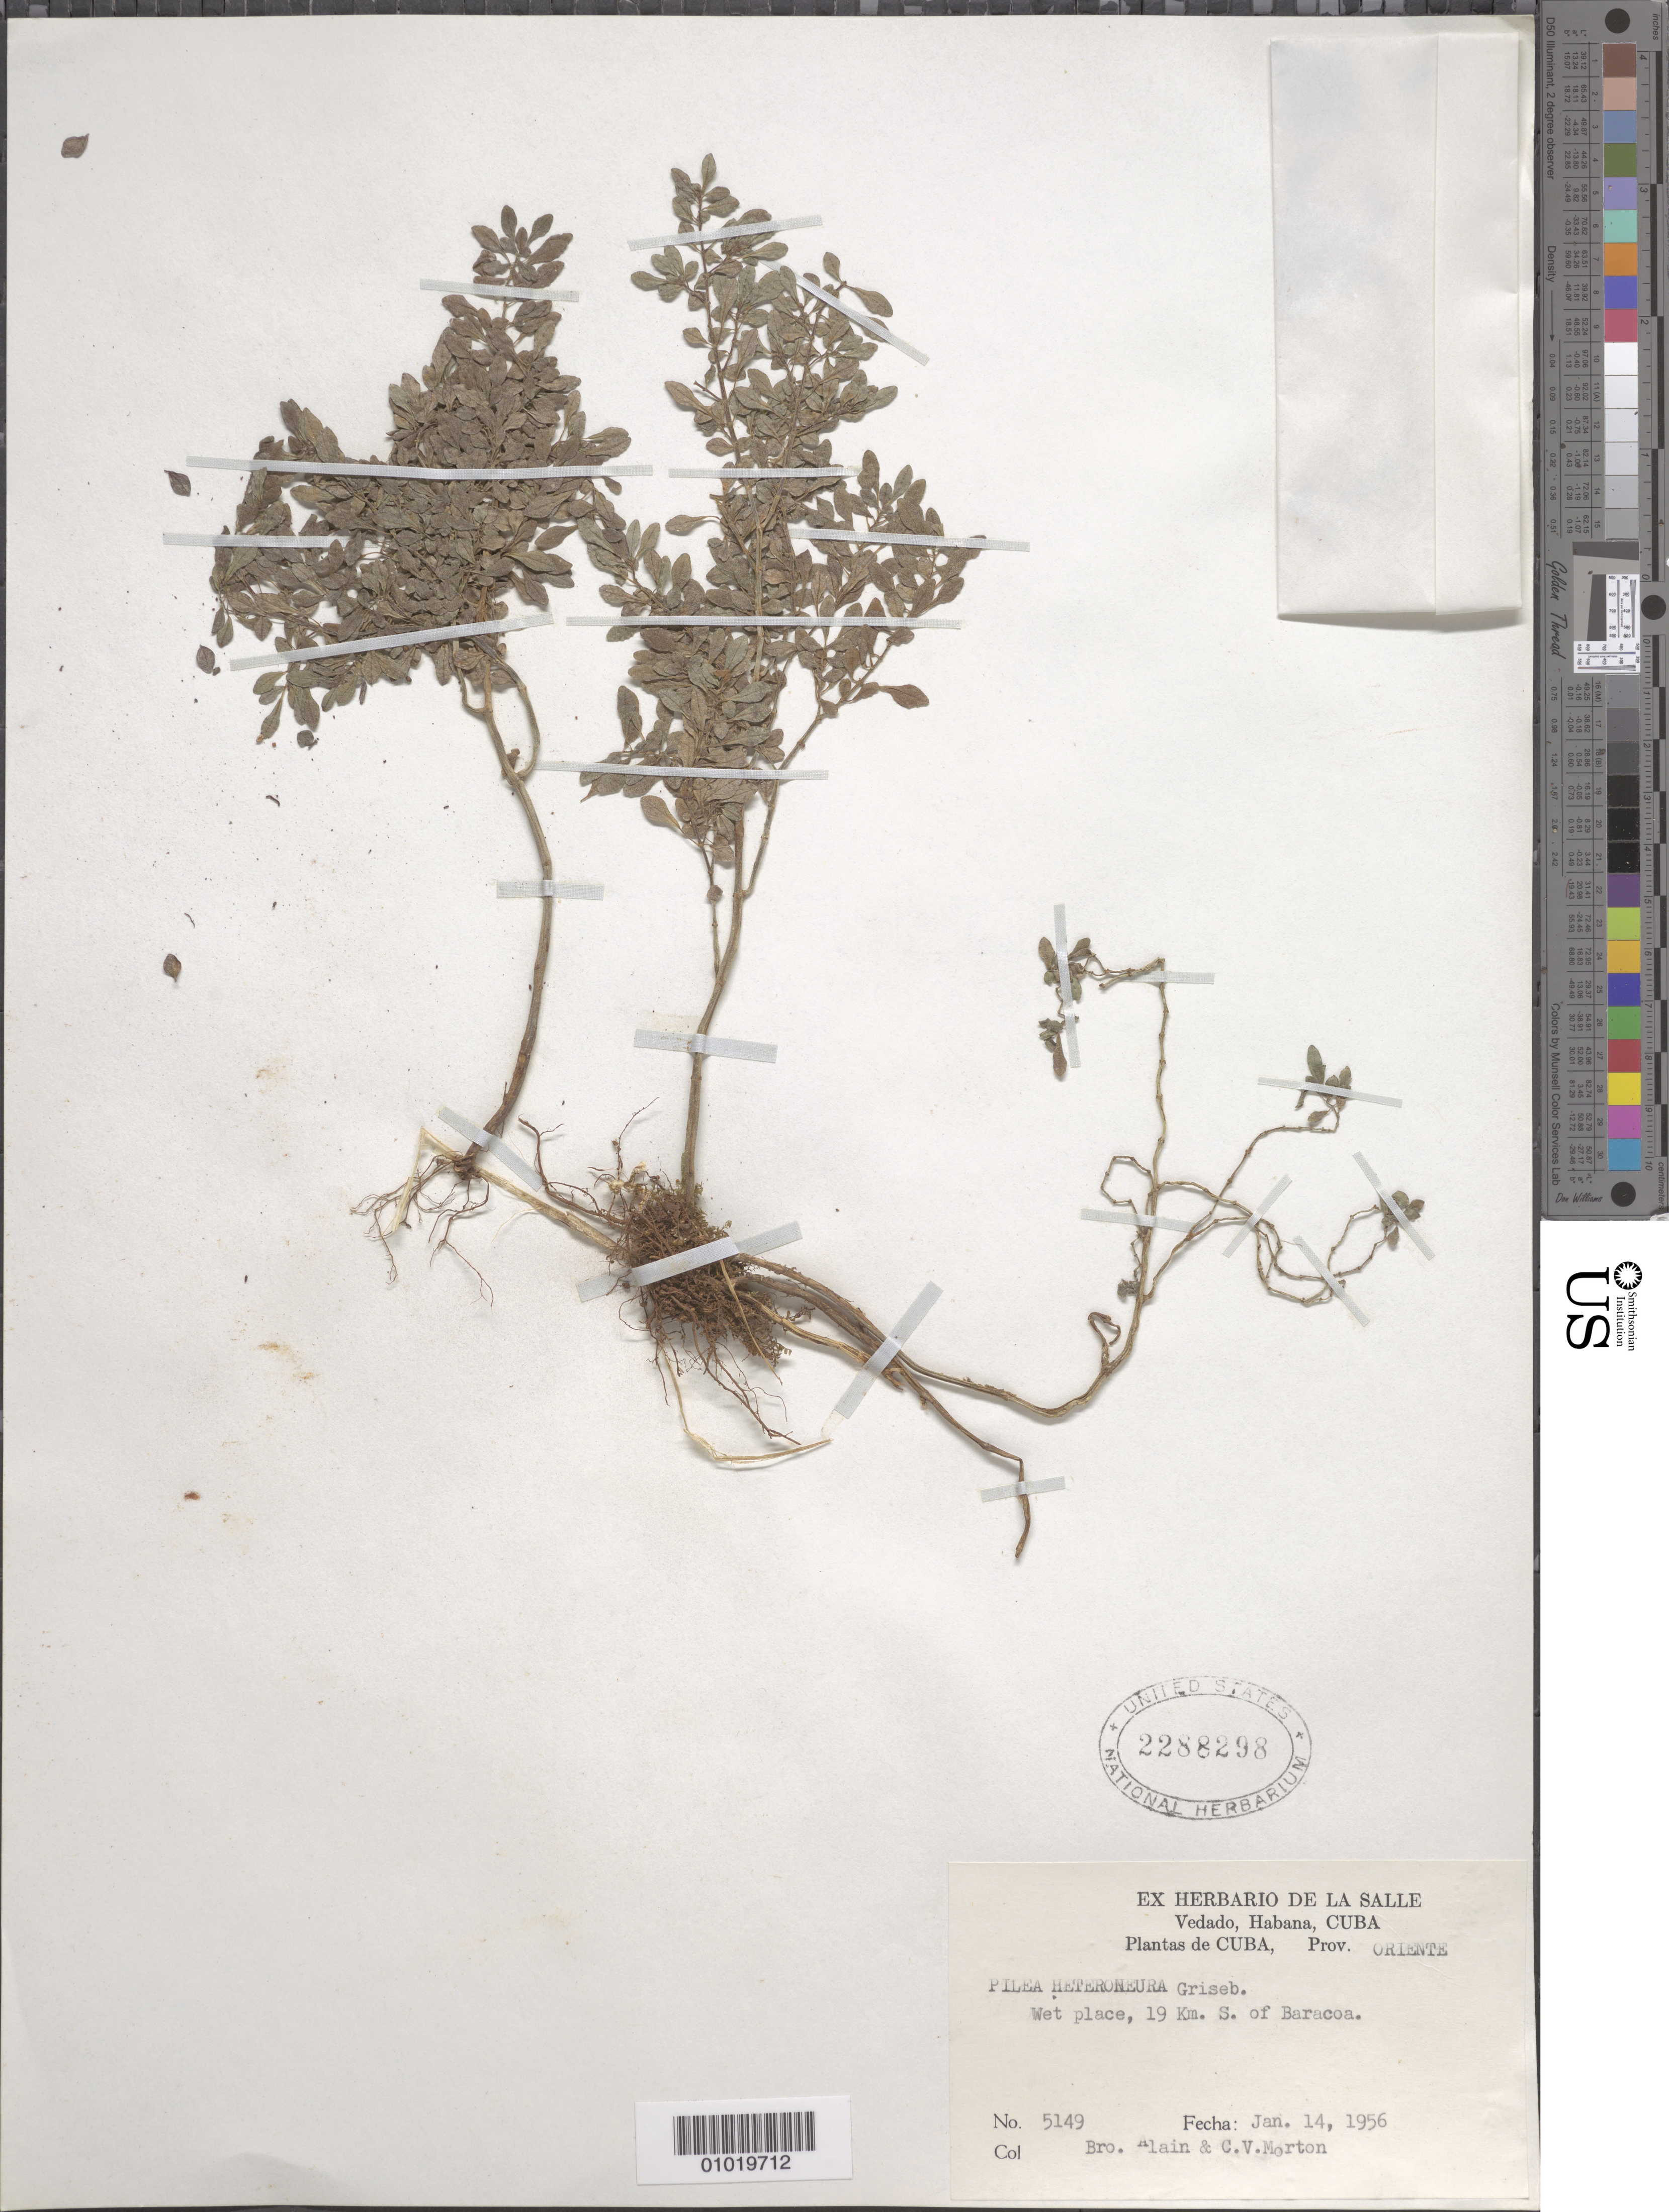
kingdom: Plantae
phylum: Tracheophyta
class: Magnoliopsida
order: Rosales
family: Urticaceae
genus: Pilea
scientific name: Pilea heteroneura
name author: Griseb.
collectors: A. H. Liogier & C. V. Morton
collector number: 5149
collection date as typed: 14 Jan 1956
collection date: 1956-01-14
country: Cuba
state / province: Guantánamo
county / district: Baracoa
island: Cuba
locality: Wet place, 19km S of Baracoa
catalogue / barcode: US 2288298